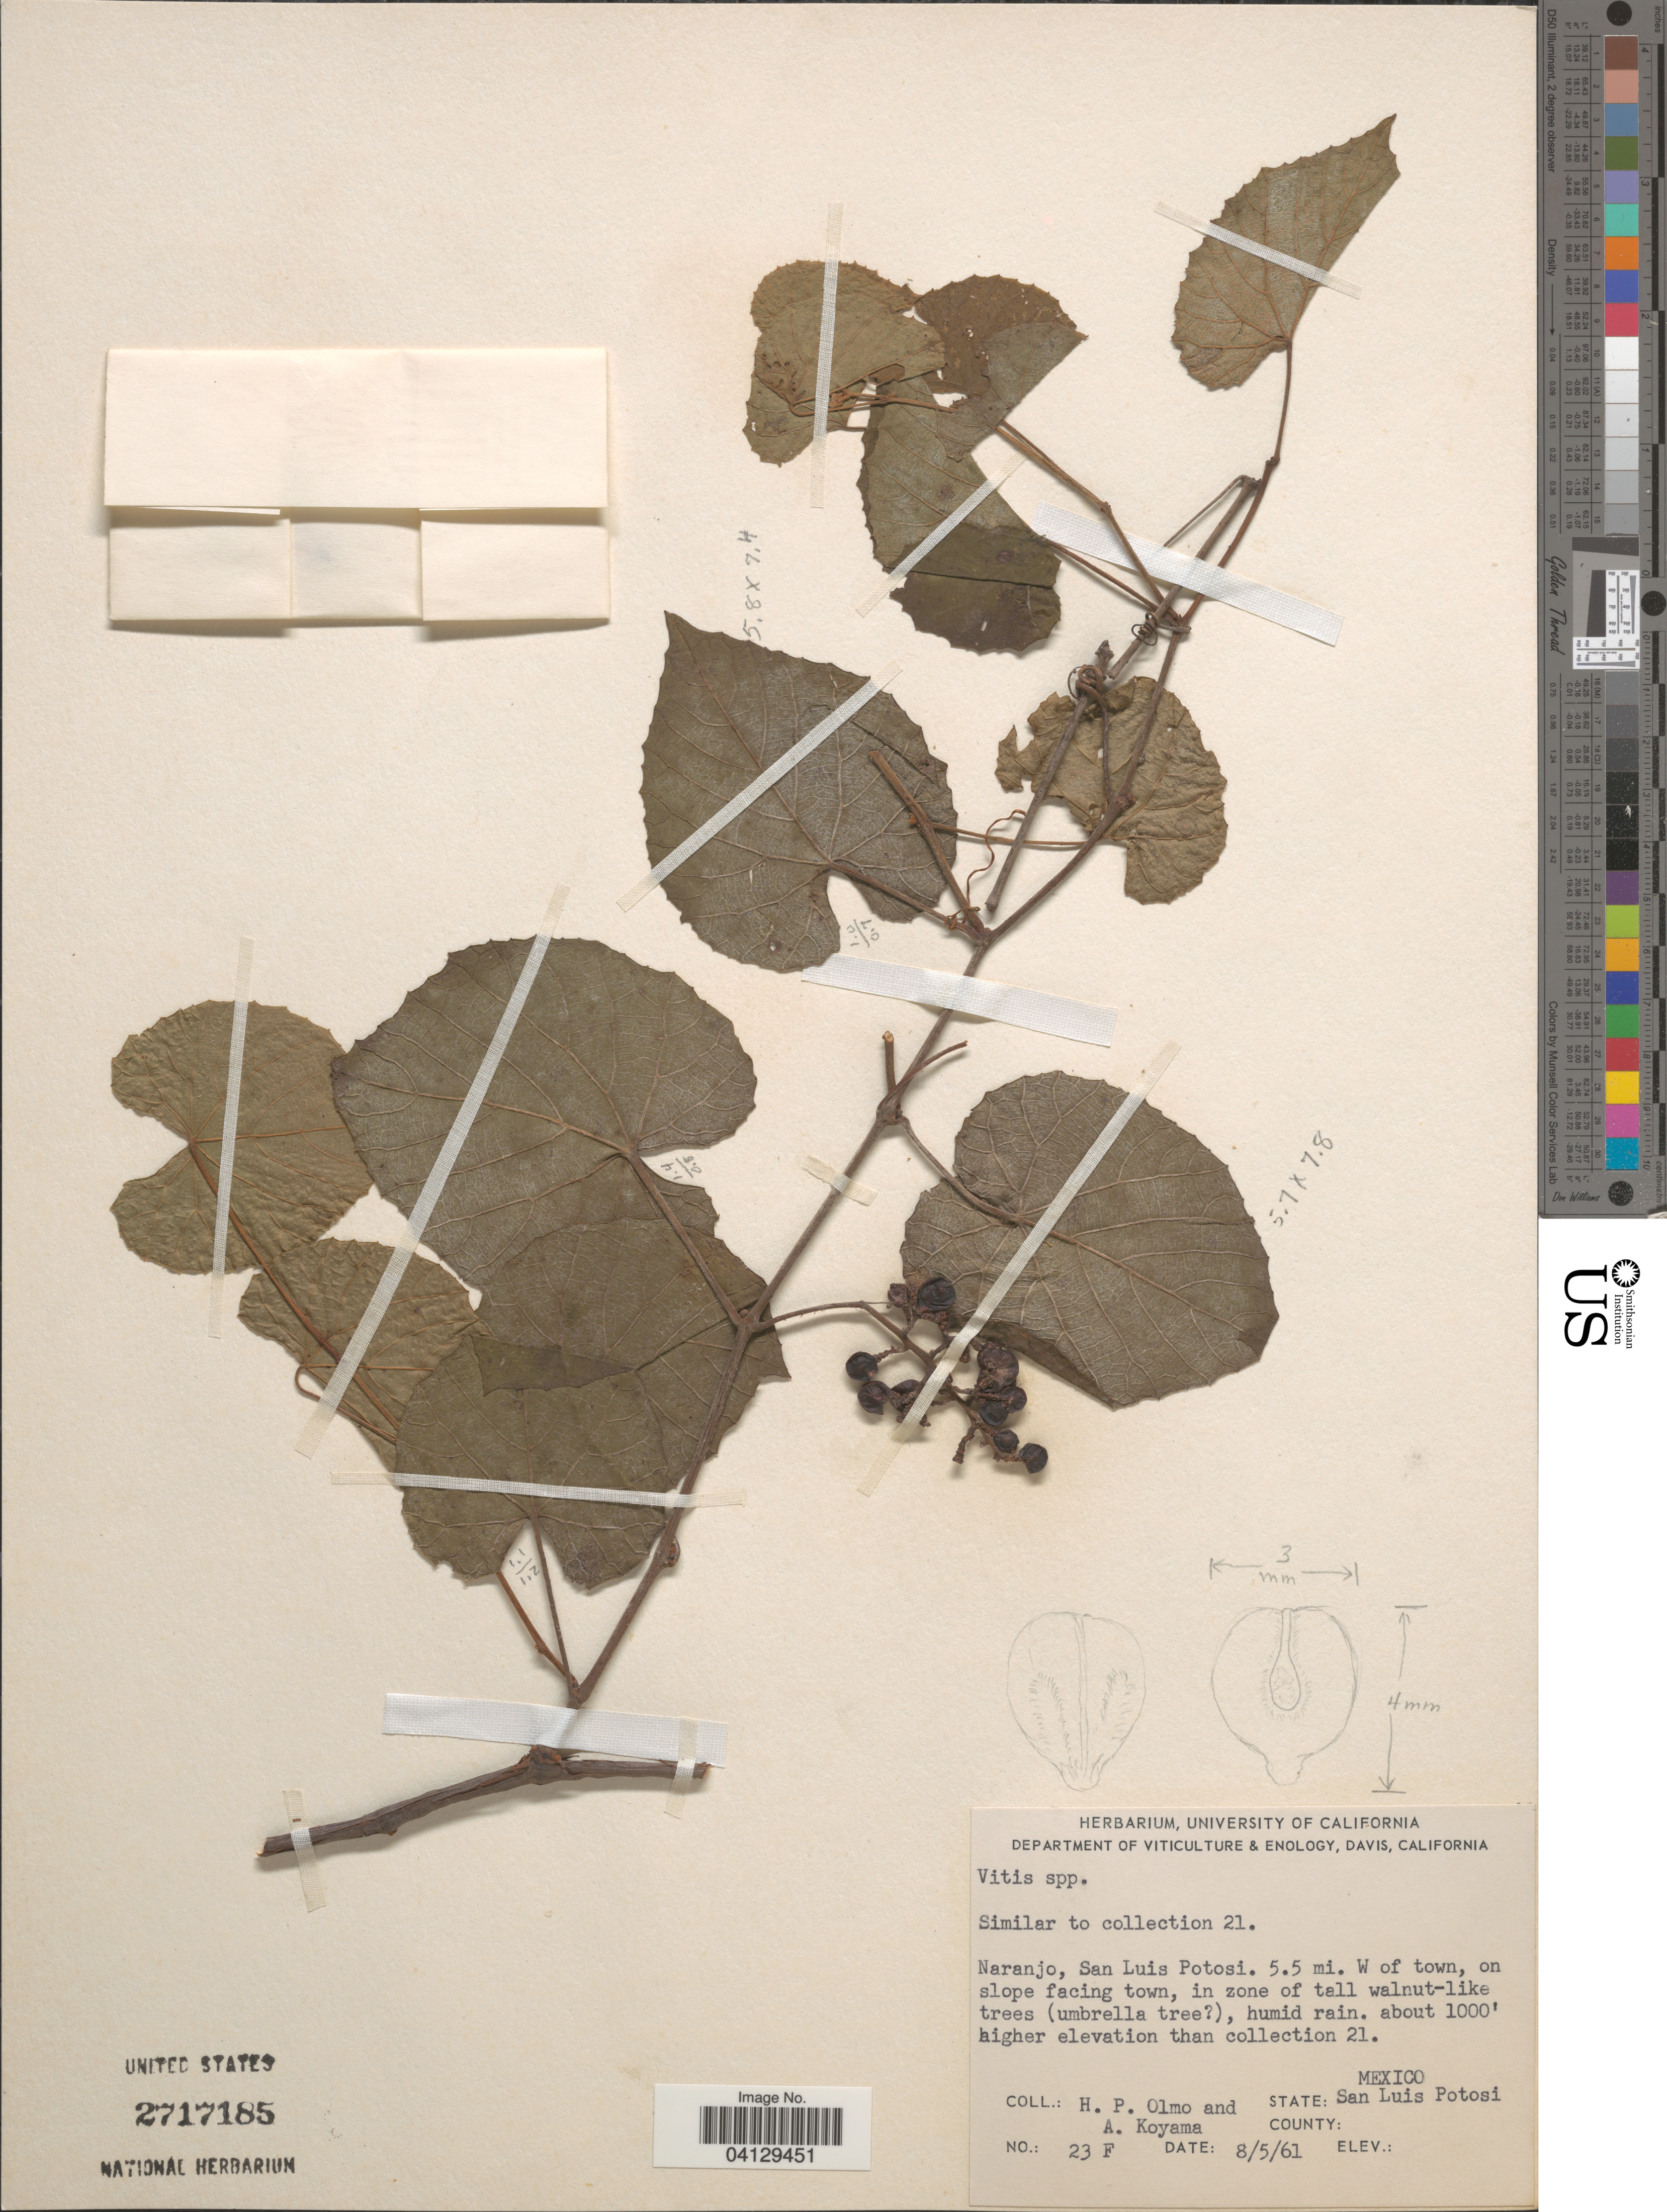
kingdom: Plantae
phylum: Tracheophyta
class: Magnoliopsida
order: Vitales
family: Vitaceae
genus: Vitis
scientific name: Vitis sp.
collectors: H. Olmo & A. Koyama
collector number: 23F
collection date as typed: Transcribed d/m/y: 5/8/61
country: Mexico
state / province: San Luis Potosí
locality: Naranjo. 5.5 mi. W of town, on slope facing town.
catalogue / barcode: US 2717185